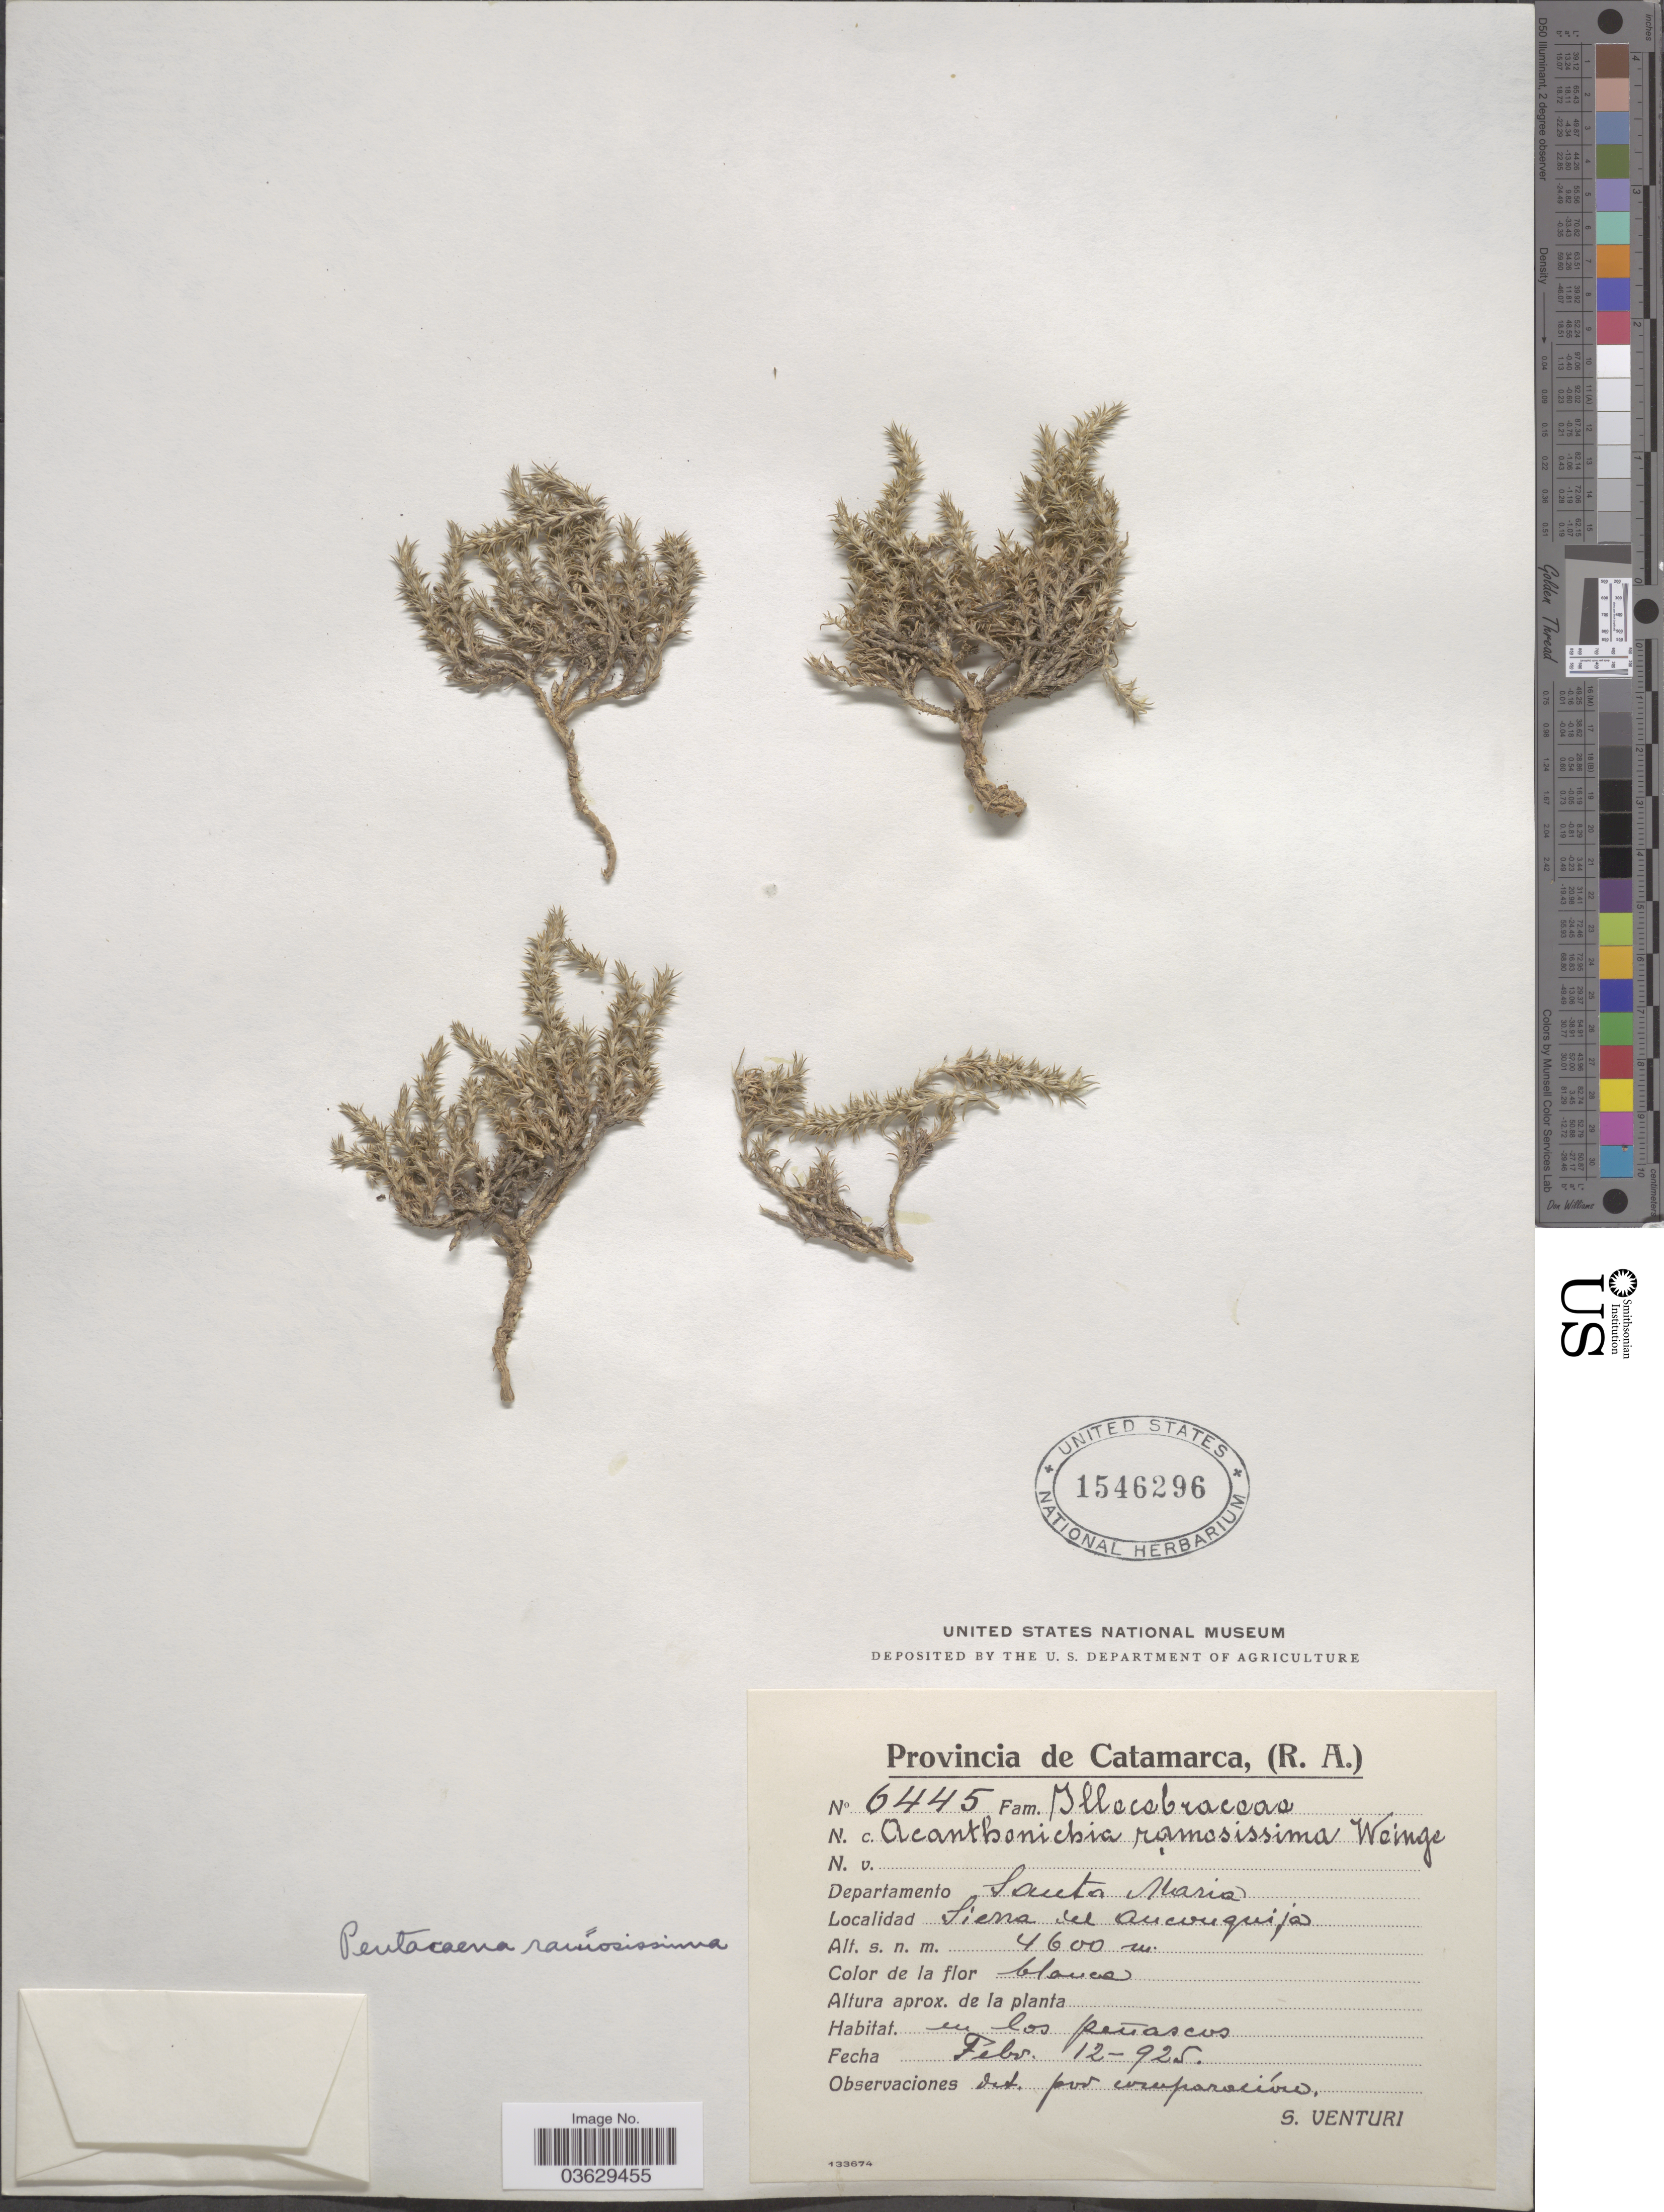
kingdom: Plantae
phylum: Tracheophyta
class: Magnoliopsida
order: Caryophyllales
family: Caryophyllaceae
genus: Cardionema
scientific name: Cardionema ramosissimum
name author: (Weinm.) A. Nelson & J.F. Macbr.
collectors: S. Venturi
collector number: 6445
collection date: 1925-02-12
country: Argentina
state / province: Catamarca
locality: Departamento Santa Maria. Sierra del Aconquija.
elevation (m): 4600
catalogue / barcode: US 1546296